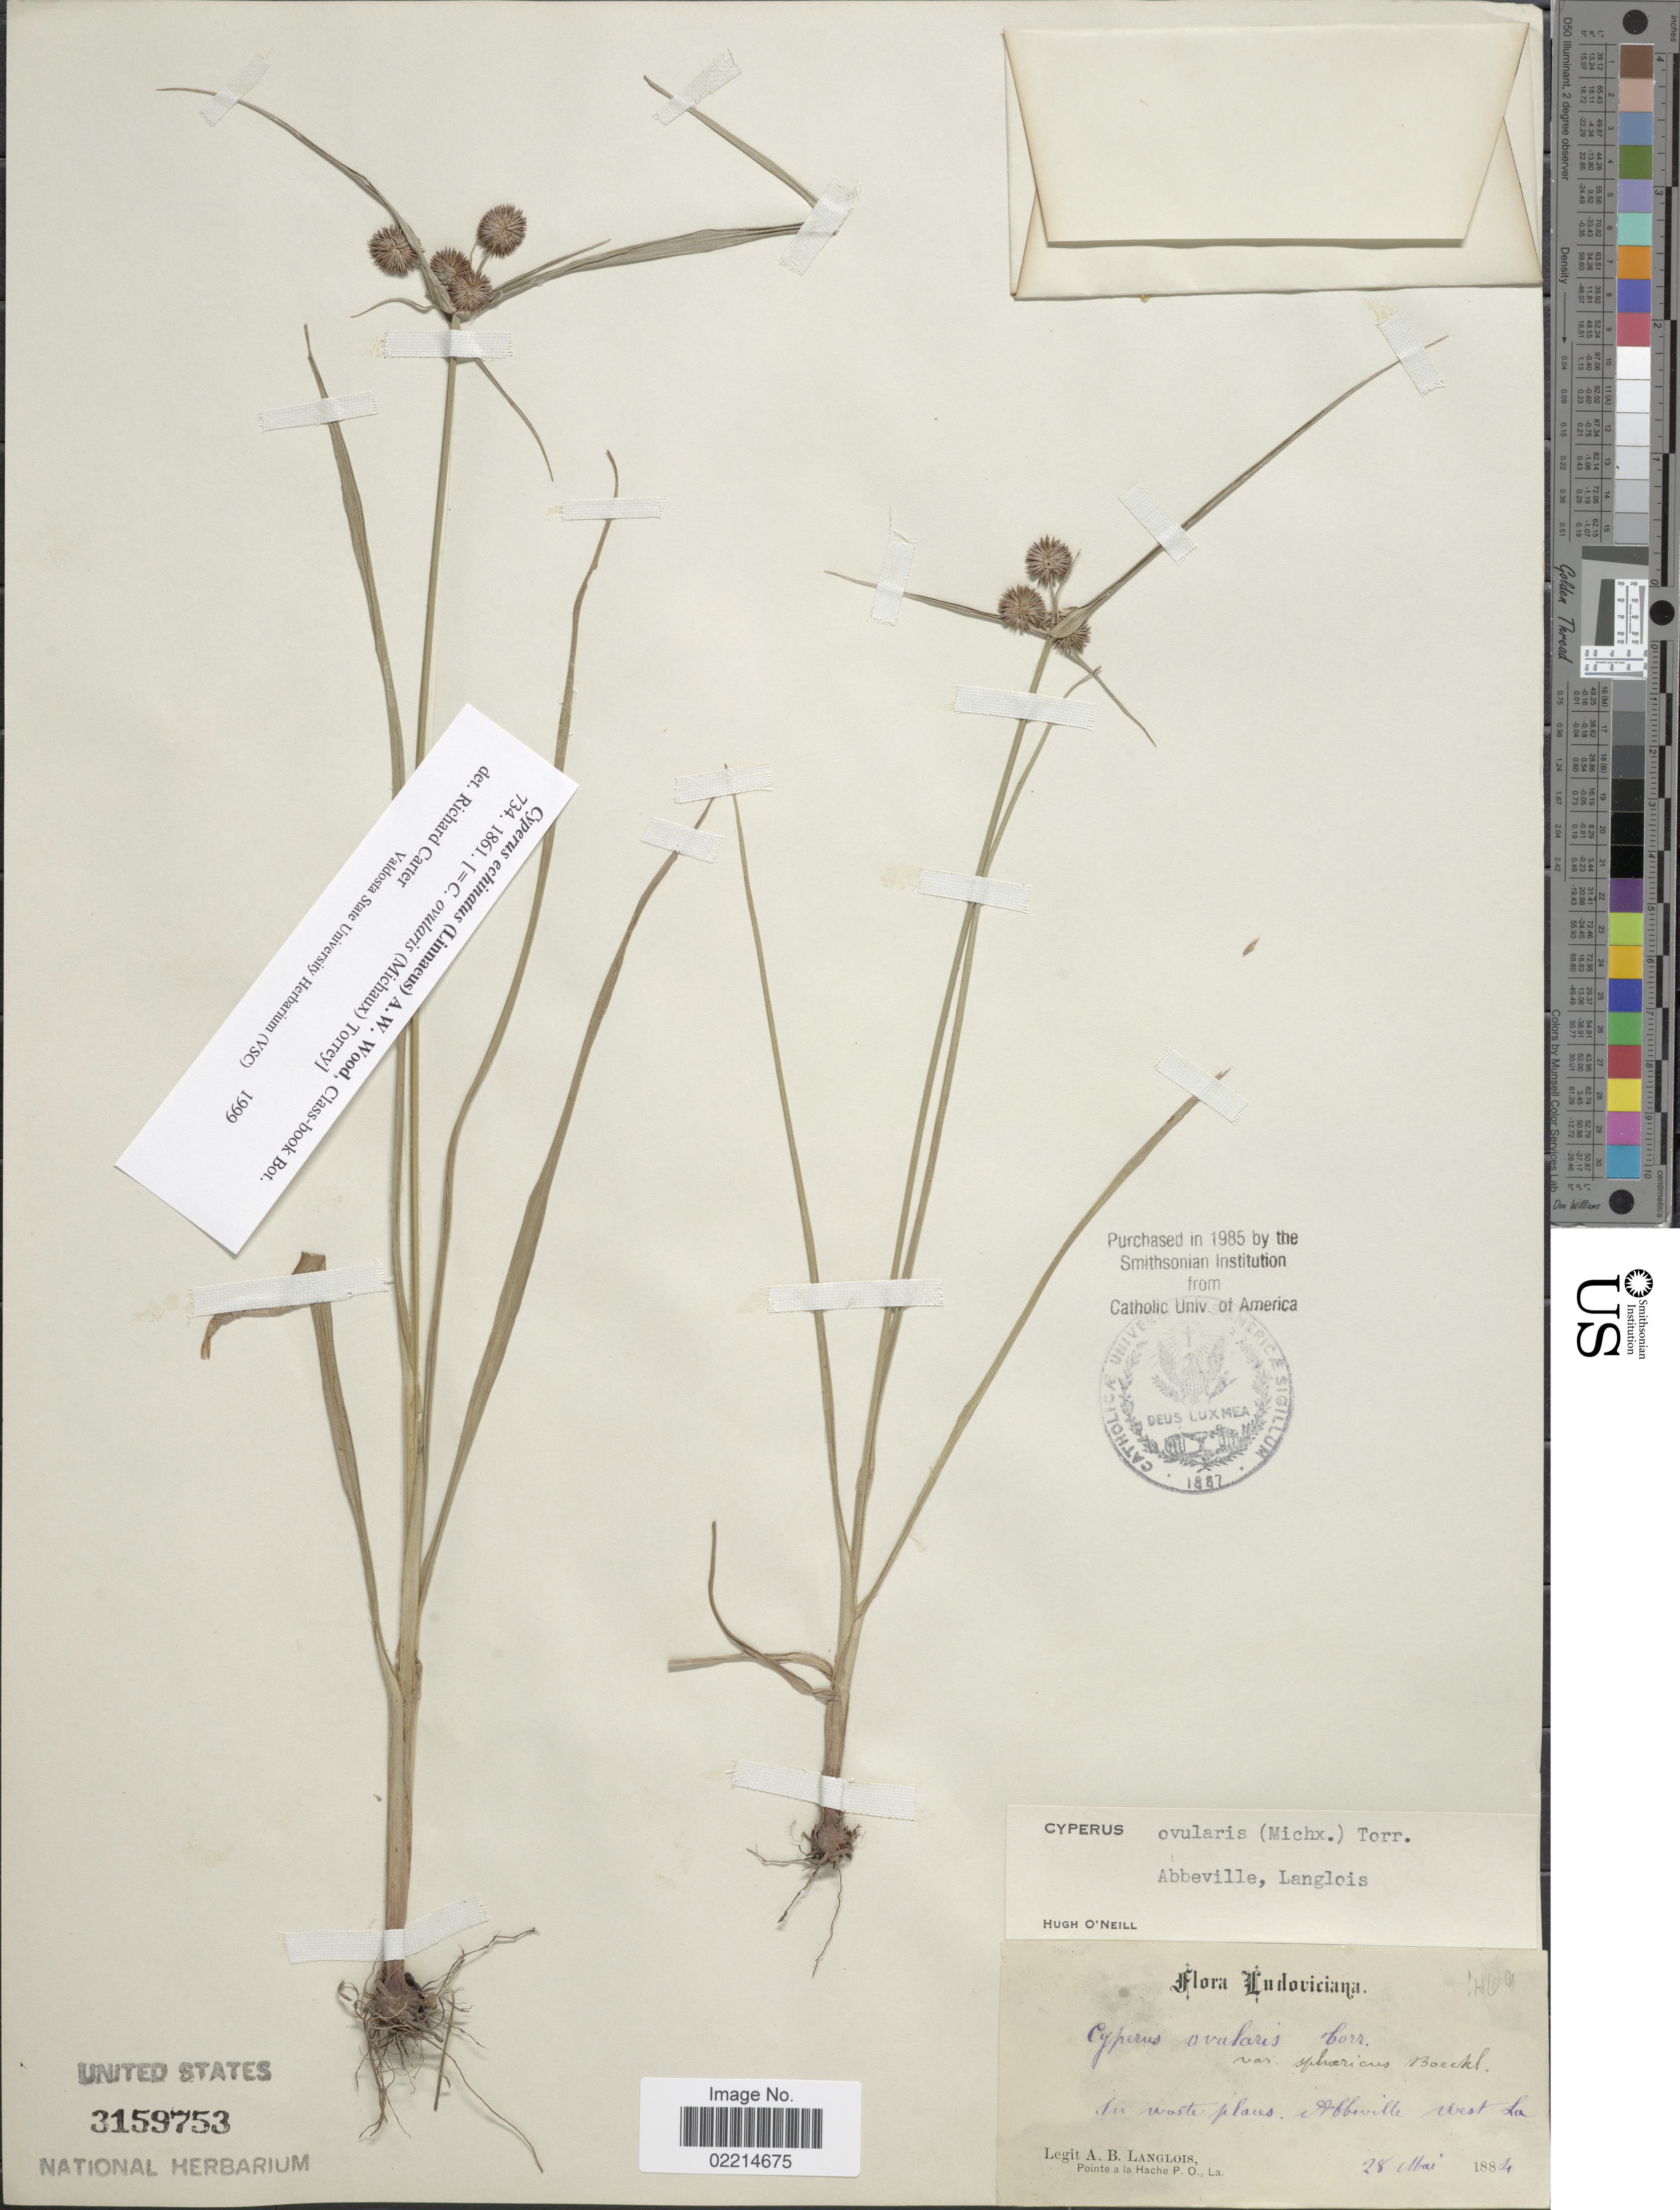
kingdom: Plantae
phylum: Tracheophyta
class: Liliopsida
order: Poales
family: Cyperaceae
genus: Cyperus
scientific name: Cyperus echinatus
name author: (L.) Alph. Wood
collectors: A. Langlois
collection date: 1884-05-28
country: United States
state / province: Louisiana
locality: In waste places, Abbeville, West La.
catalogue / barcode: US 3159753